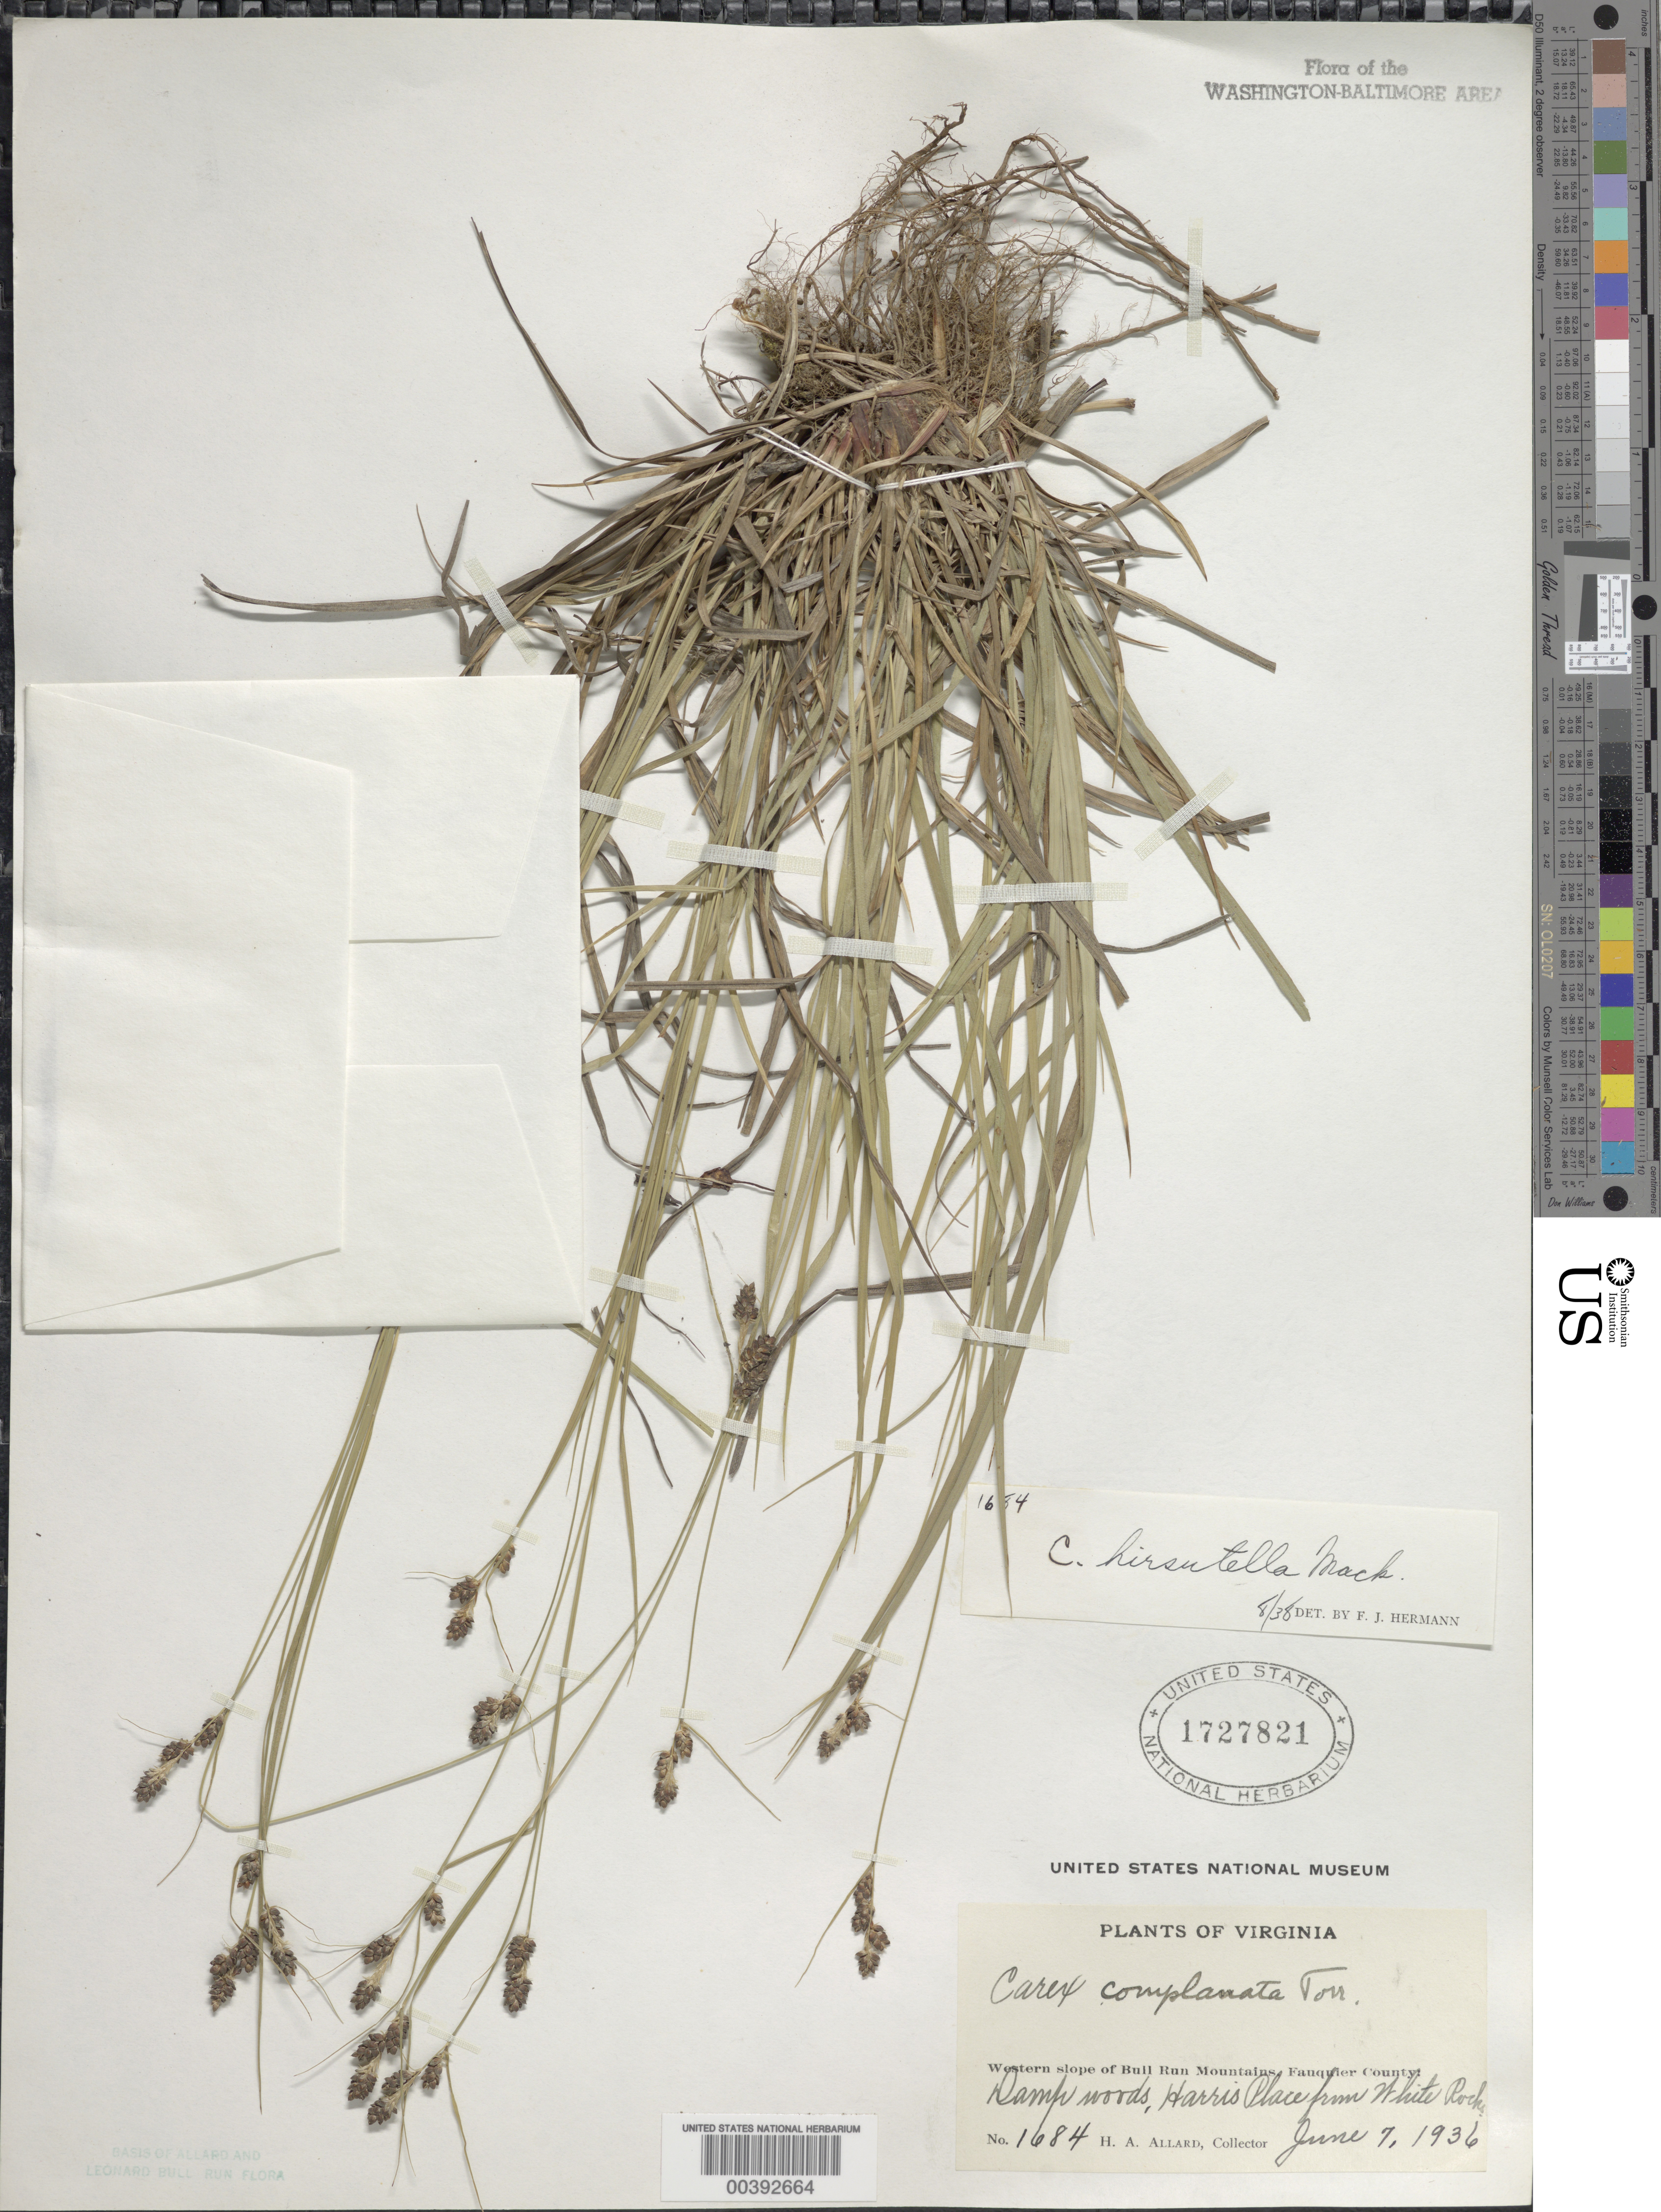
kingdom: Plantae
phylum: Tracheophyta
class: Liliopsida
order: Poales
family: Cyperaceae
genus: Carex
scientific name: Carex hirsutella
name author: Mack.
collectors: H. A. Allard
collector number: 1684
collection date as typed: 07 Jun 1936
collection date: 1936-06-07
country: United States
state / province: Virginia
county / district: Fauquier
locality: Harris place to White Rocks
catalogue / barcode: US 1727821